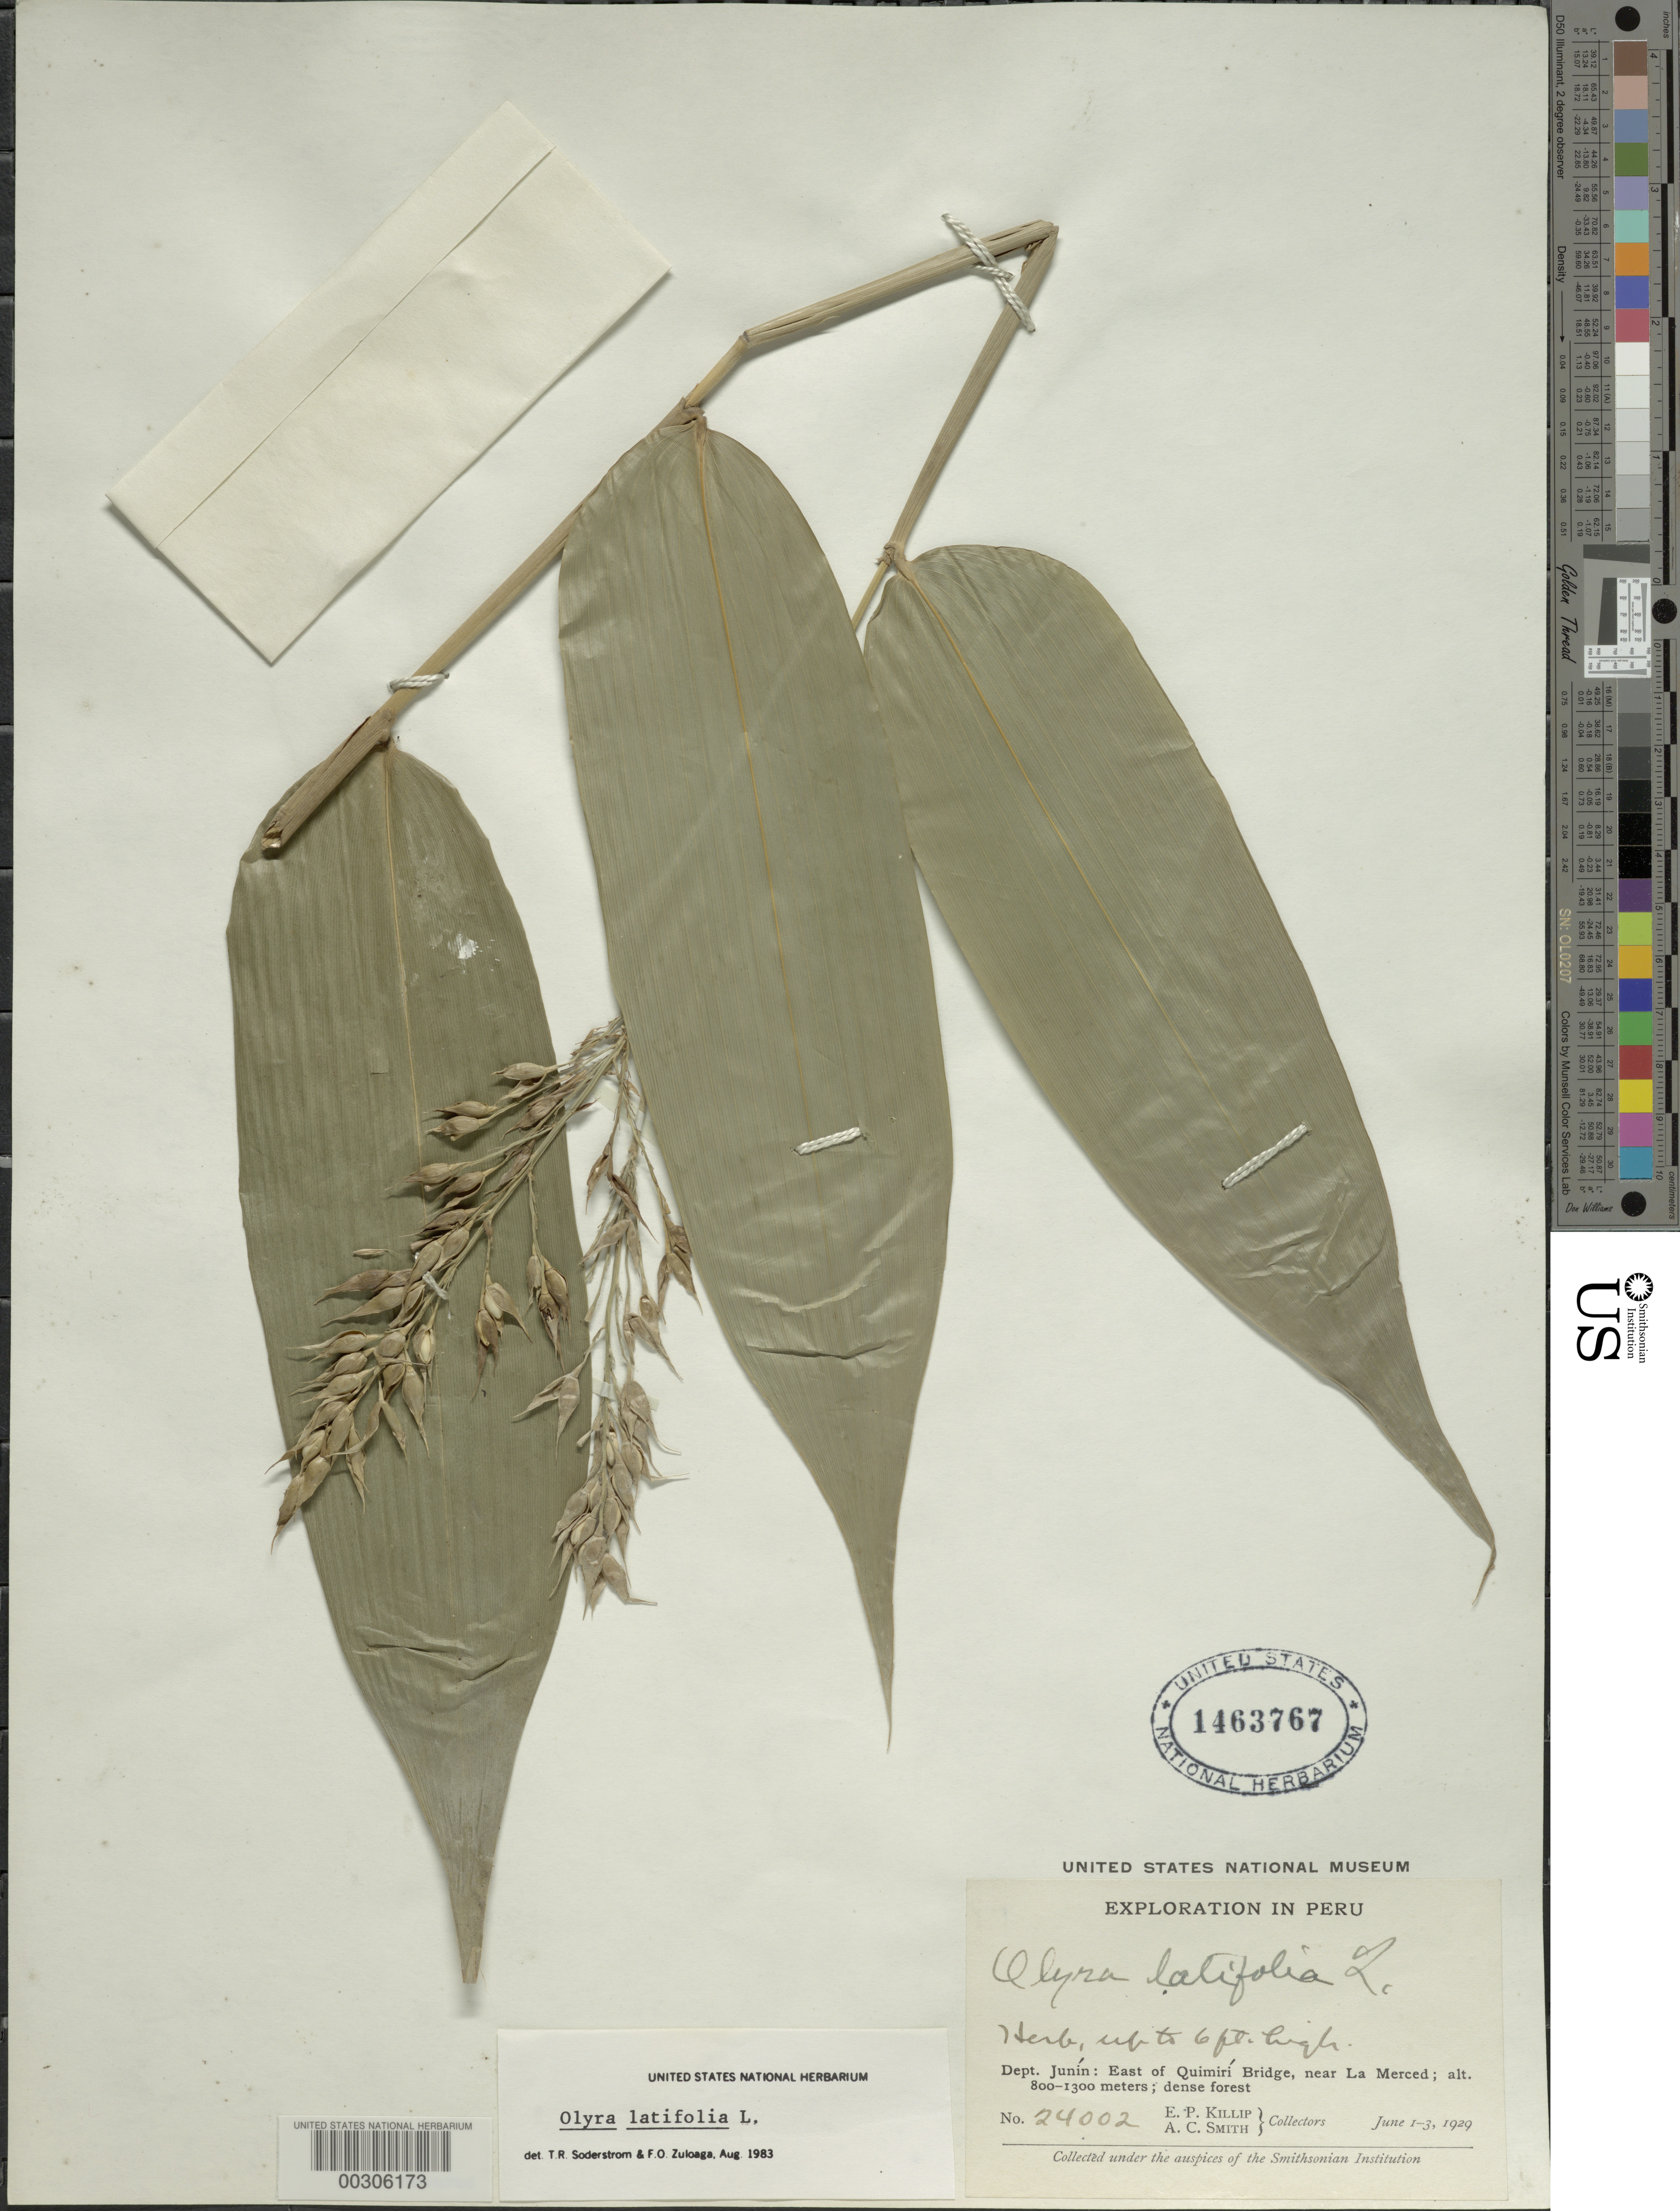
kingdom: Plantae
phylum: Tracheophyta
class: Liliopsida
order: Poales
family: Poaceae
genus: Olyra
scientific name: Olyra latifolia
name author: L.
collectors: E. P. Killip & A. C. Smith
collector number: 24002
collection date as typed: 01 Jun 1929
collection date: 1929-06-01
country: Peru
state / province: Junín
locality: La merced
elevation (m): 800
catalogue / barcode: US 1463767